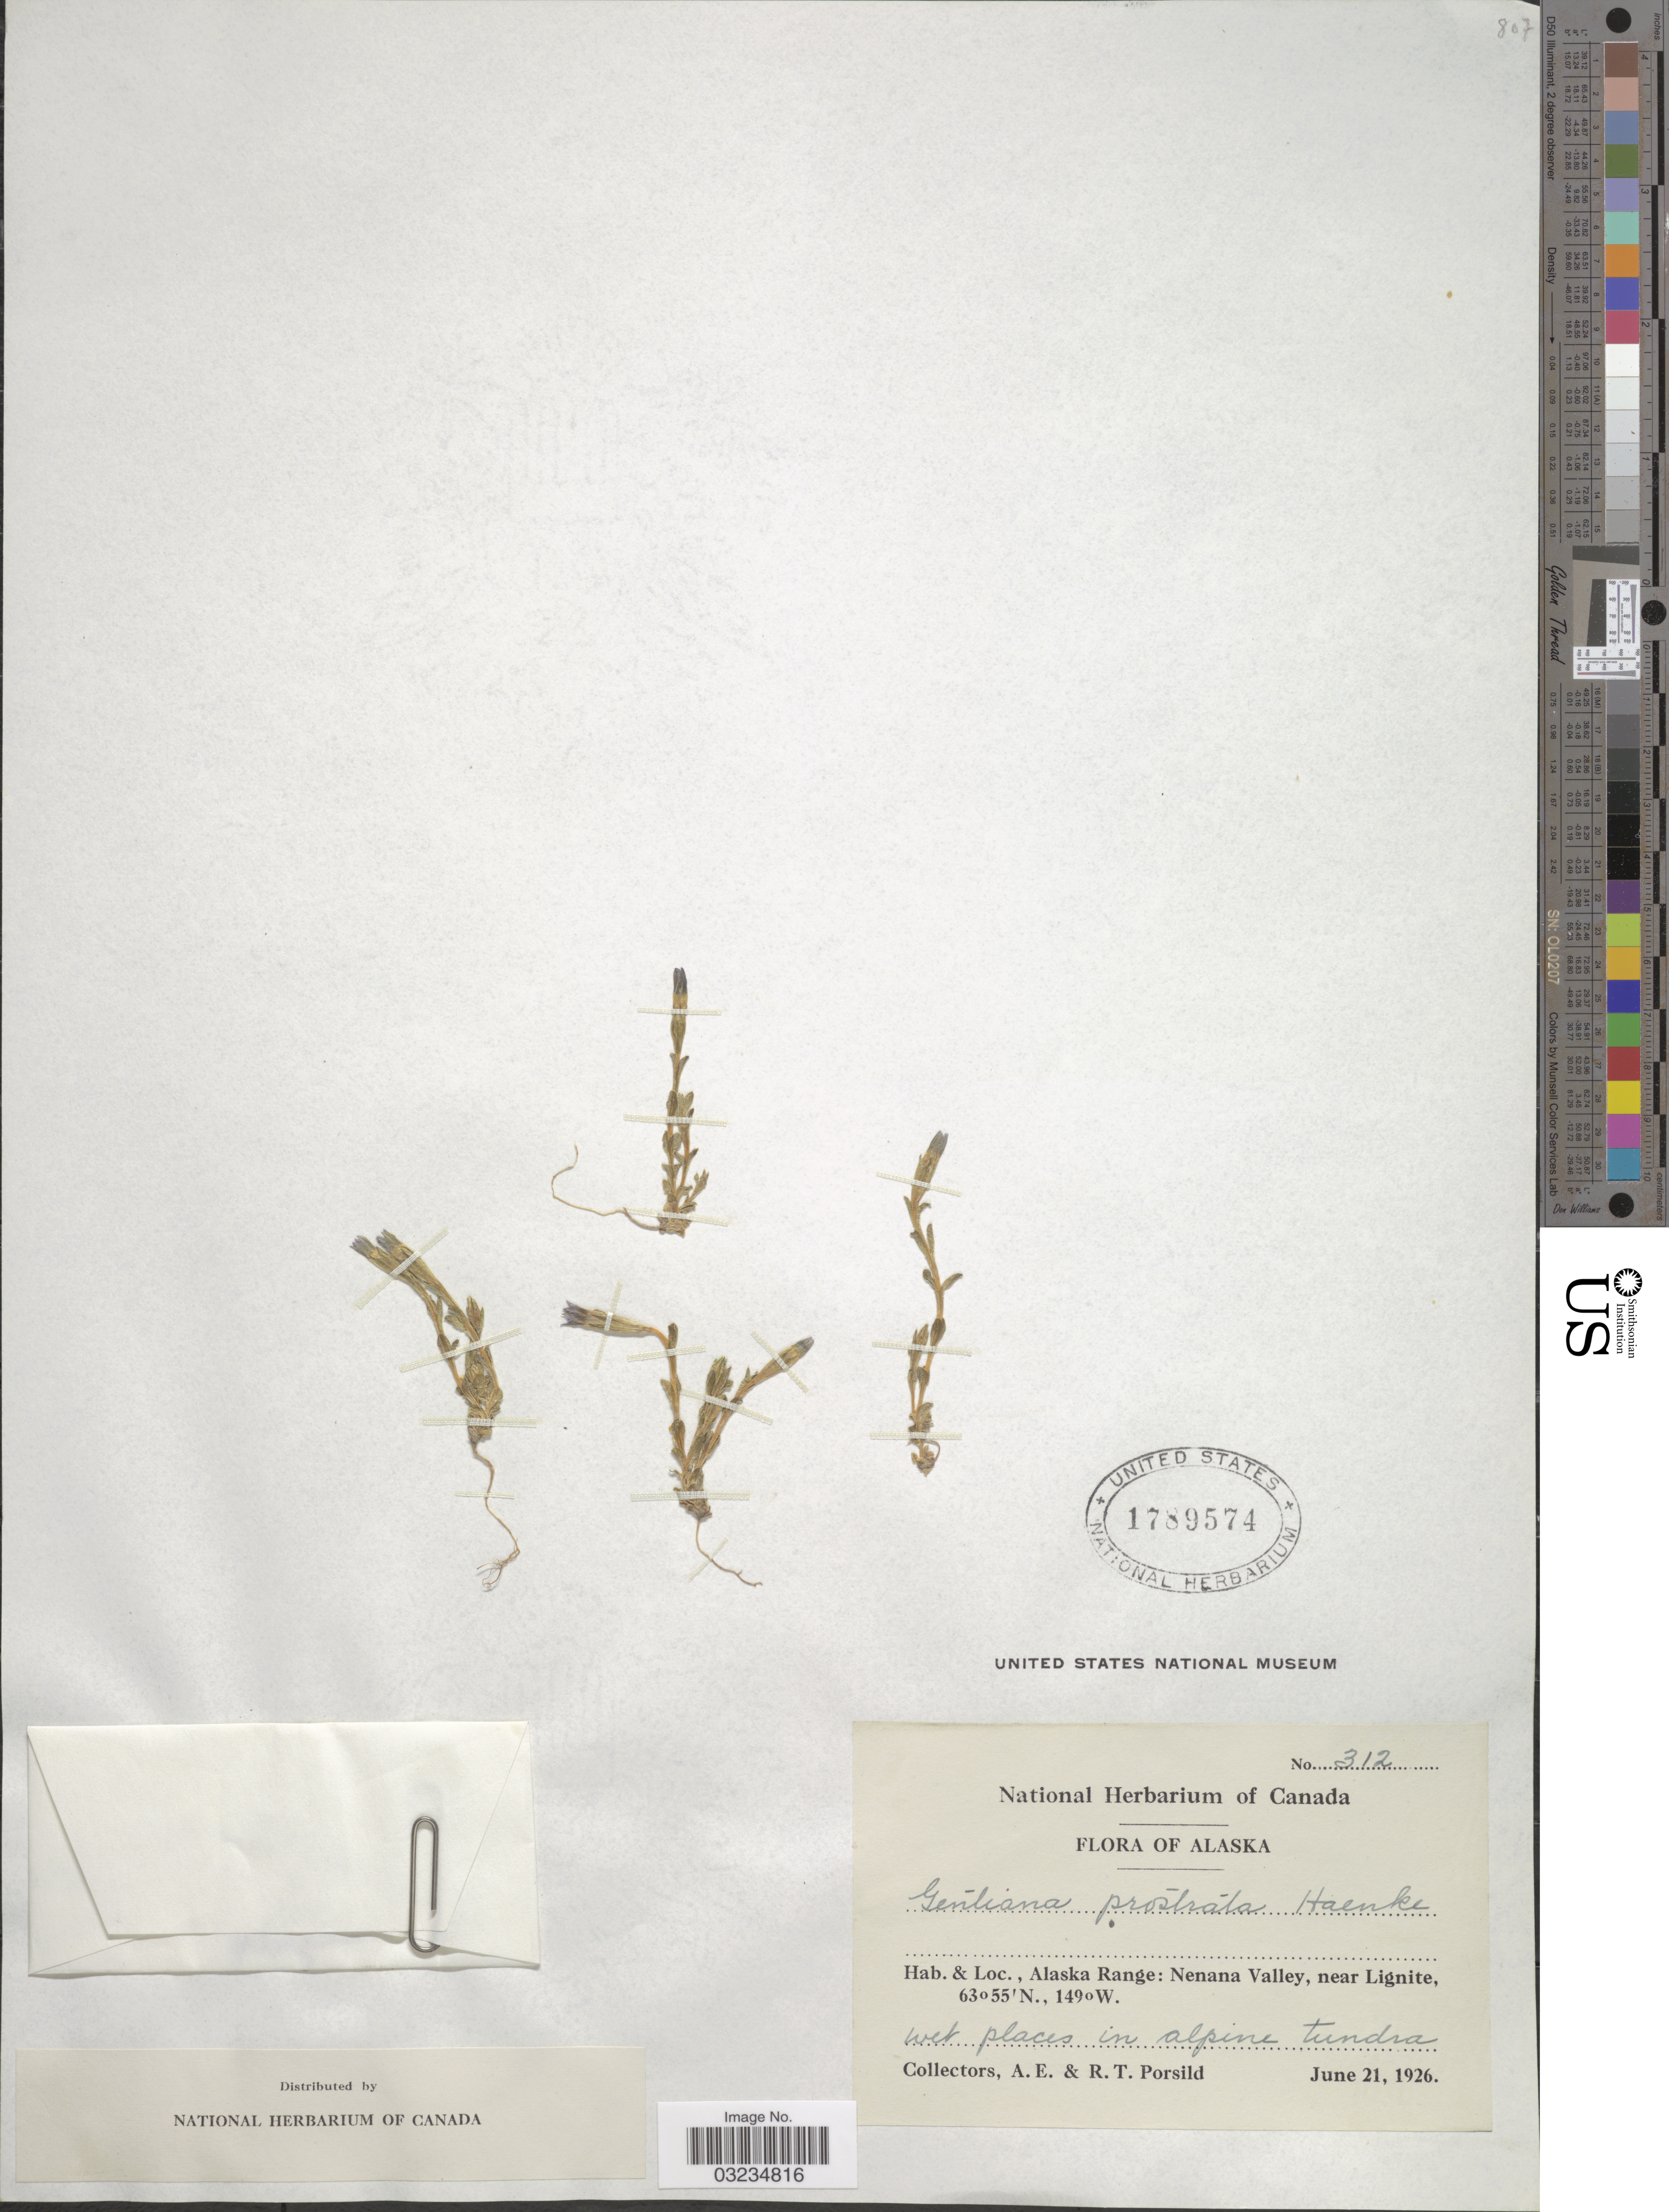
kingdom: Plantae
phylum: Tracheophyta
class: Magnoliopsida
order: Gentianales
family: Gentianaceae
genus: Gentiana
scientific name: Gentiana prostrata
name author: Haenke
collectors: A. E. Porsild & R. T. Porsild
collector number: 312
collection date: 1926-06-21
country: United States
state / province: Alaska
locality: Alaska Range: Nenana Valley, near Lignite, wet places in alpine tundra.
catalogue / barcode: US 1789574